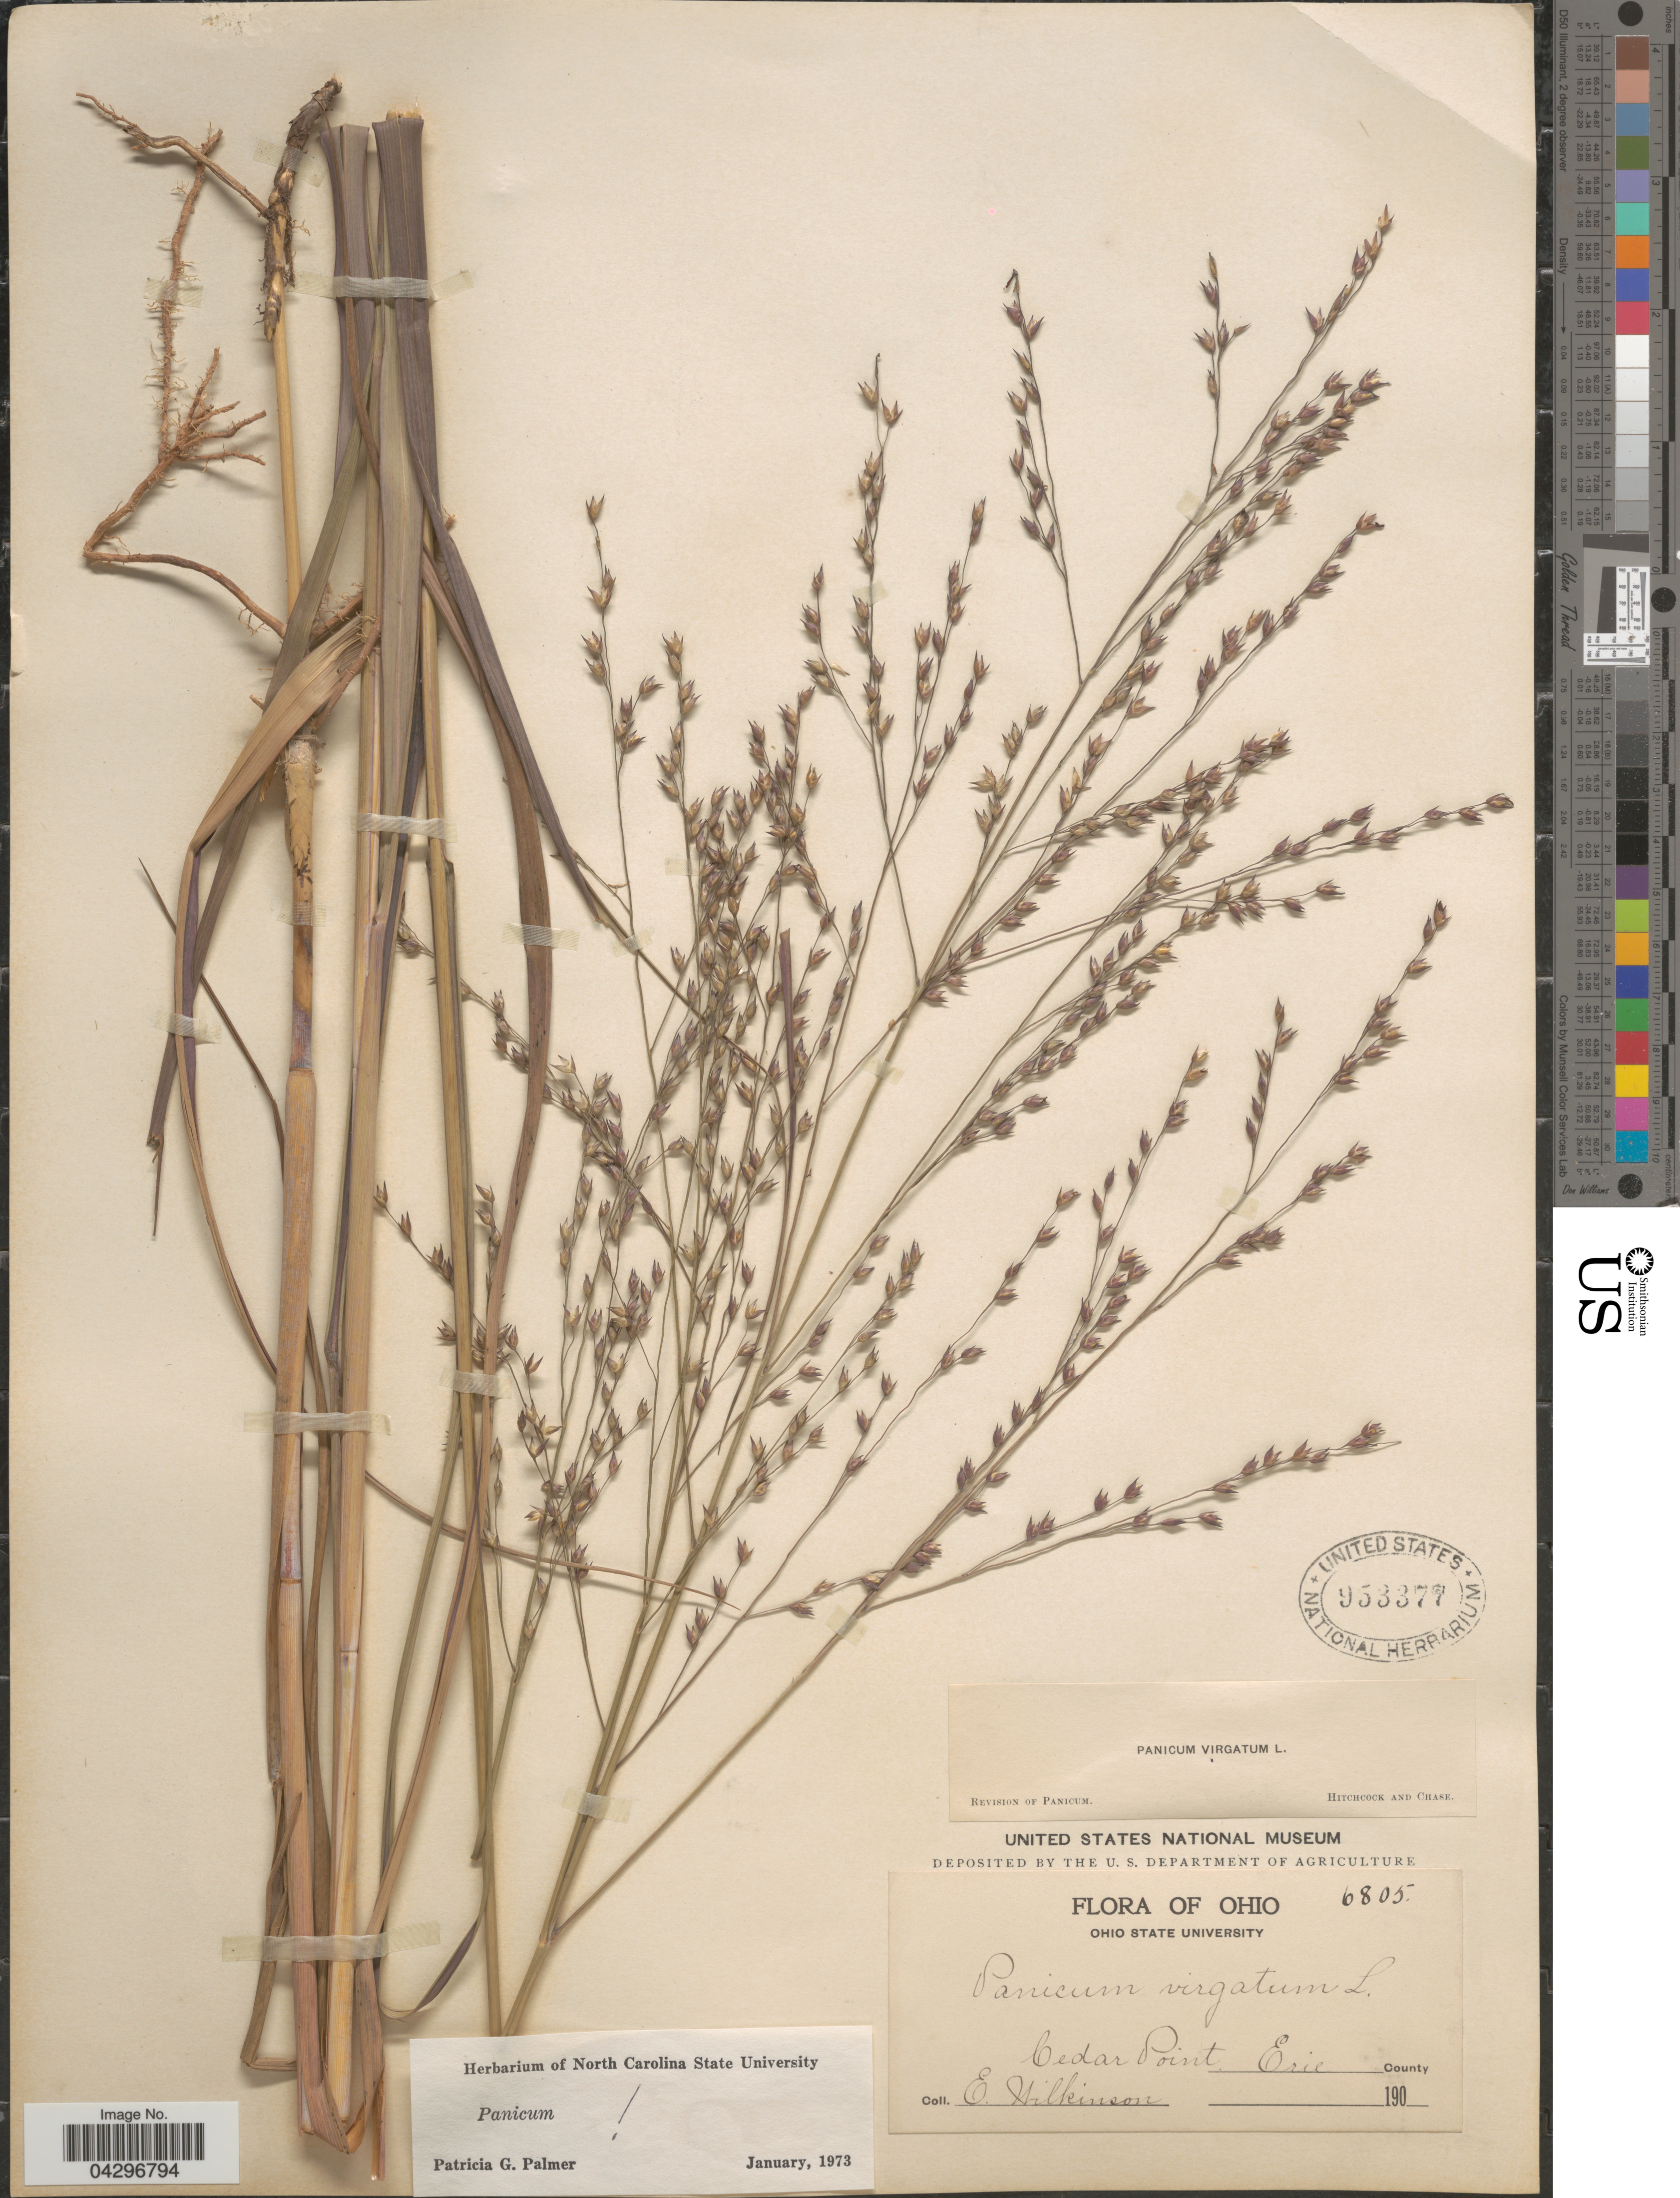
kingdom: Plantae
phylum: Tracheophyta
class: Liliopsida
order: Poales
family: Poaceae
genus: Panicum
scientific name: Panicum virgatum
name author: L.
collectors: E. Wilkinson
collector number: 6805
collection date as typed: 190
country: United States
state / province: Ohio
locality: Cedar Point. Erie County.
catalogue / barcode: US 953377